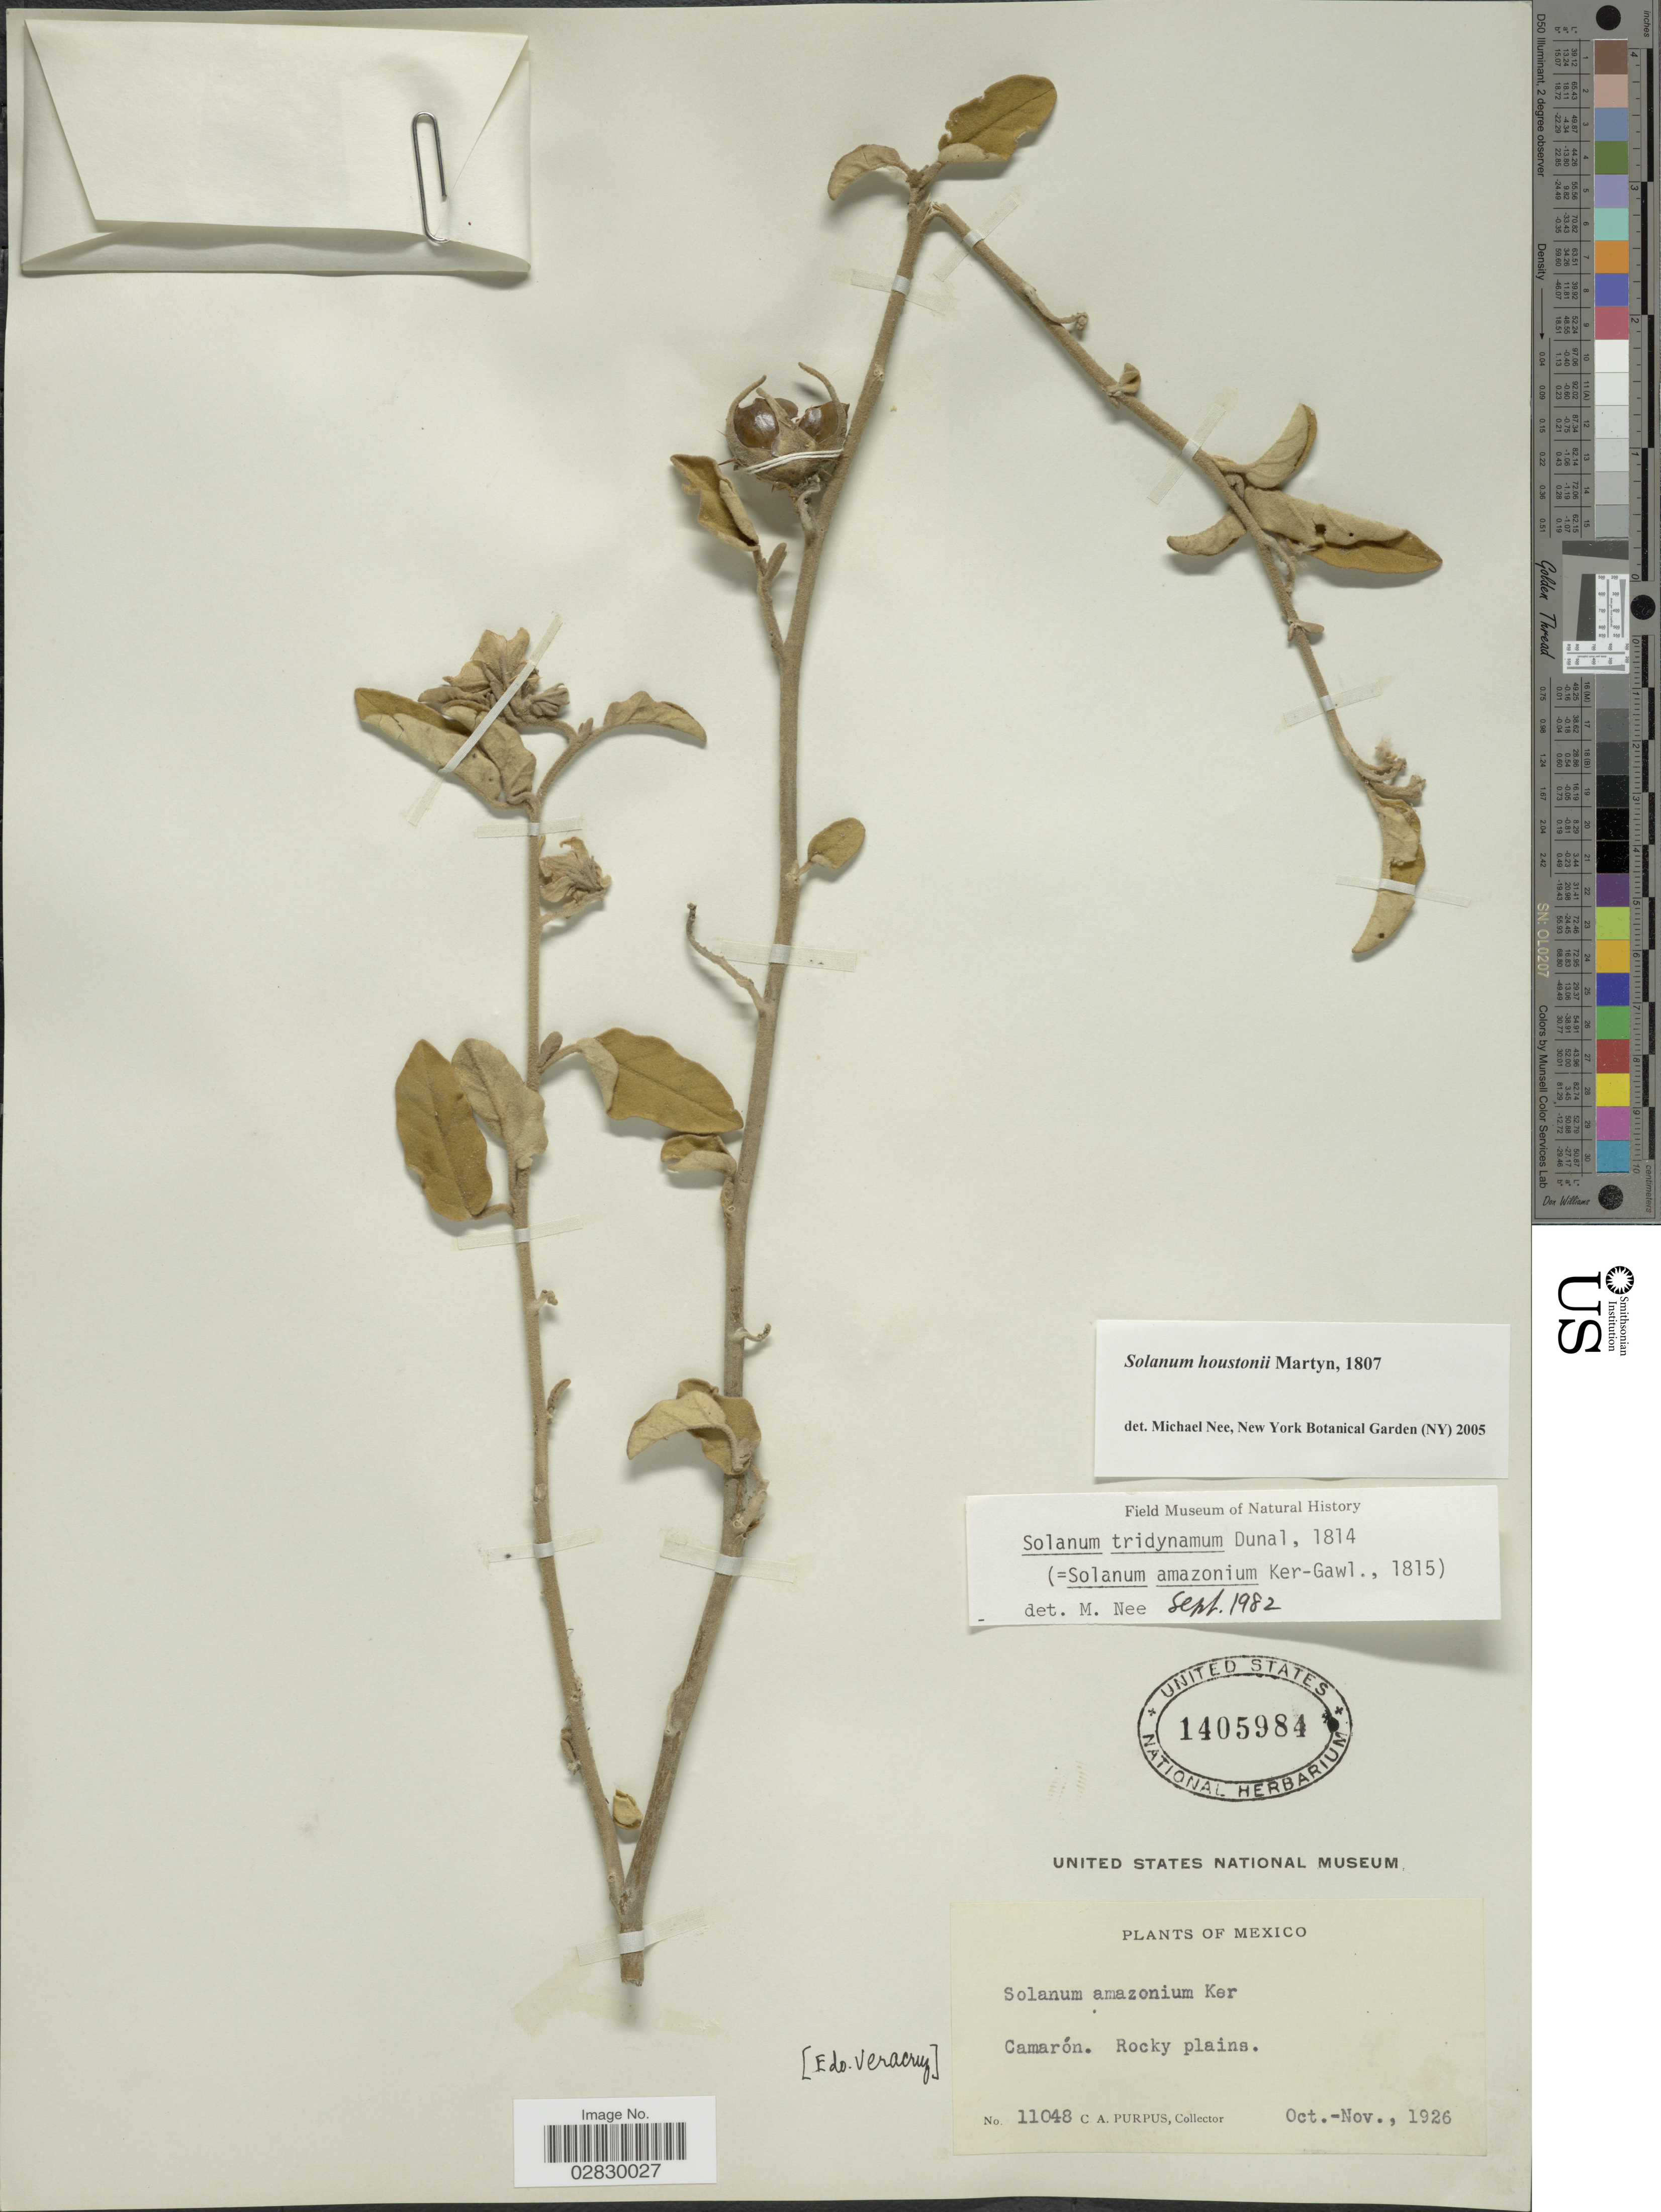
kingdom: Plantae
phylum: Tracheophyta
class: Magnoliopsida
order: Solanales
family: Solanaceae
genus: Solanum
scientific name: Solanum houstonii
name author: Dunal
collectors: C. A. Purpus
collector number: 11048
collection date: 1926-10/1926-11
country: Mexico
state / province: Veracruz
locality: Edo. Vera Cruz. Camerón.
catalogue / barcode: US 1405984